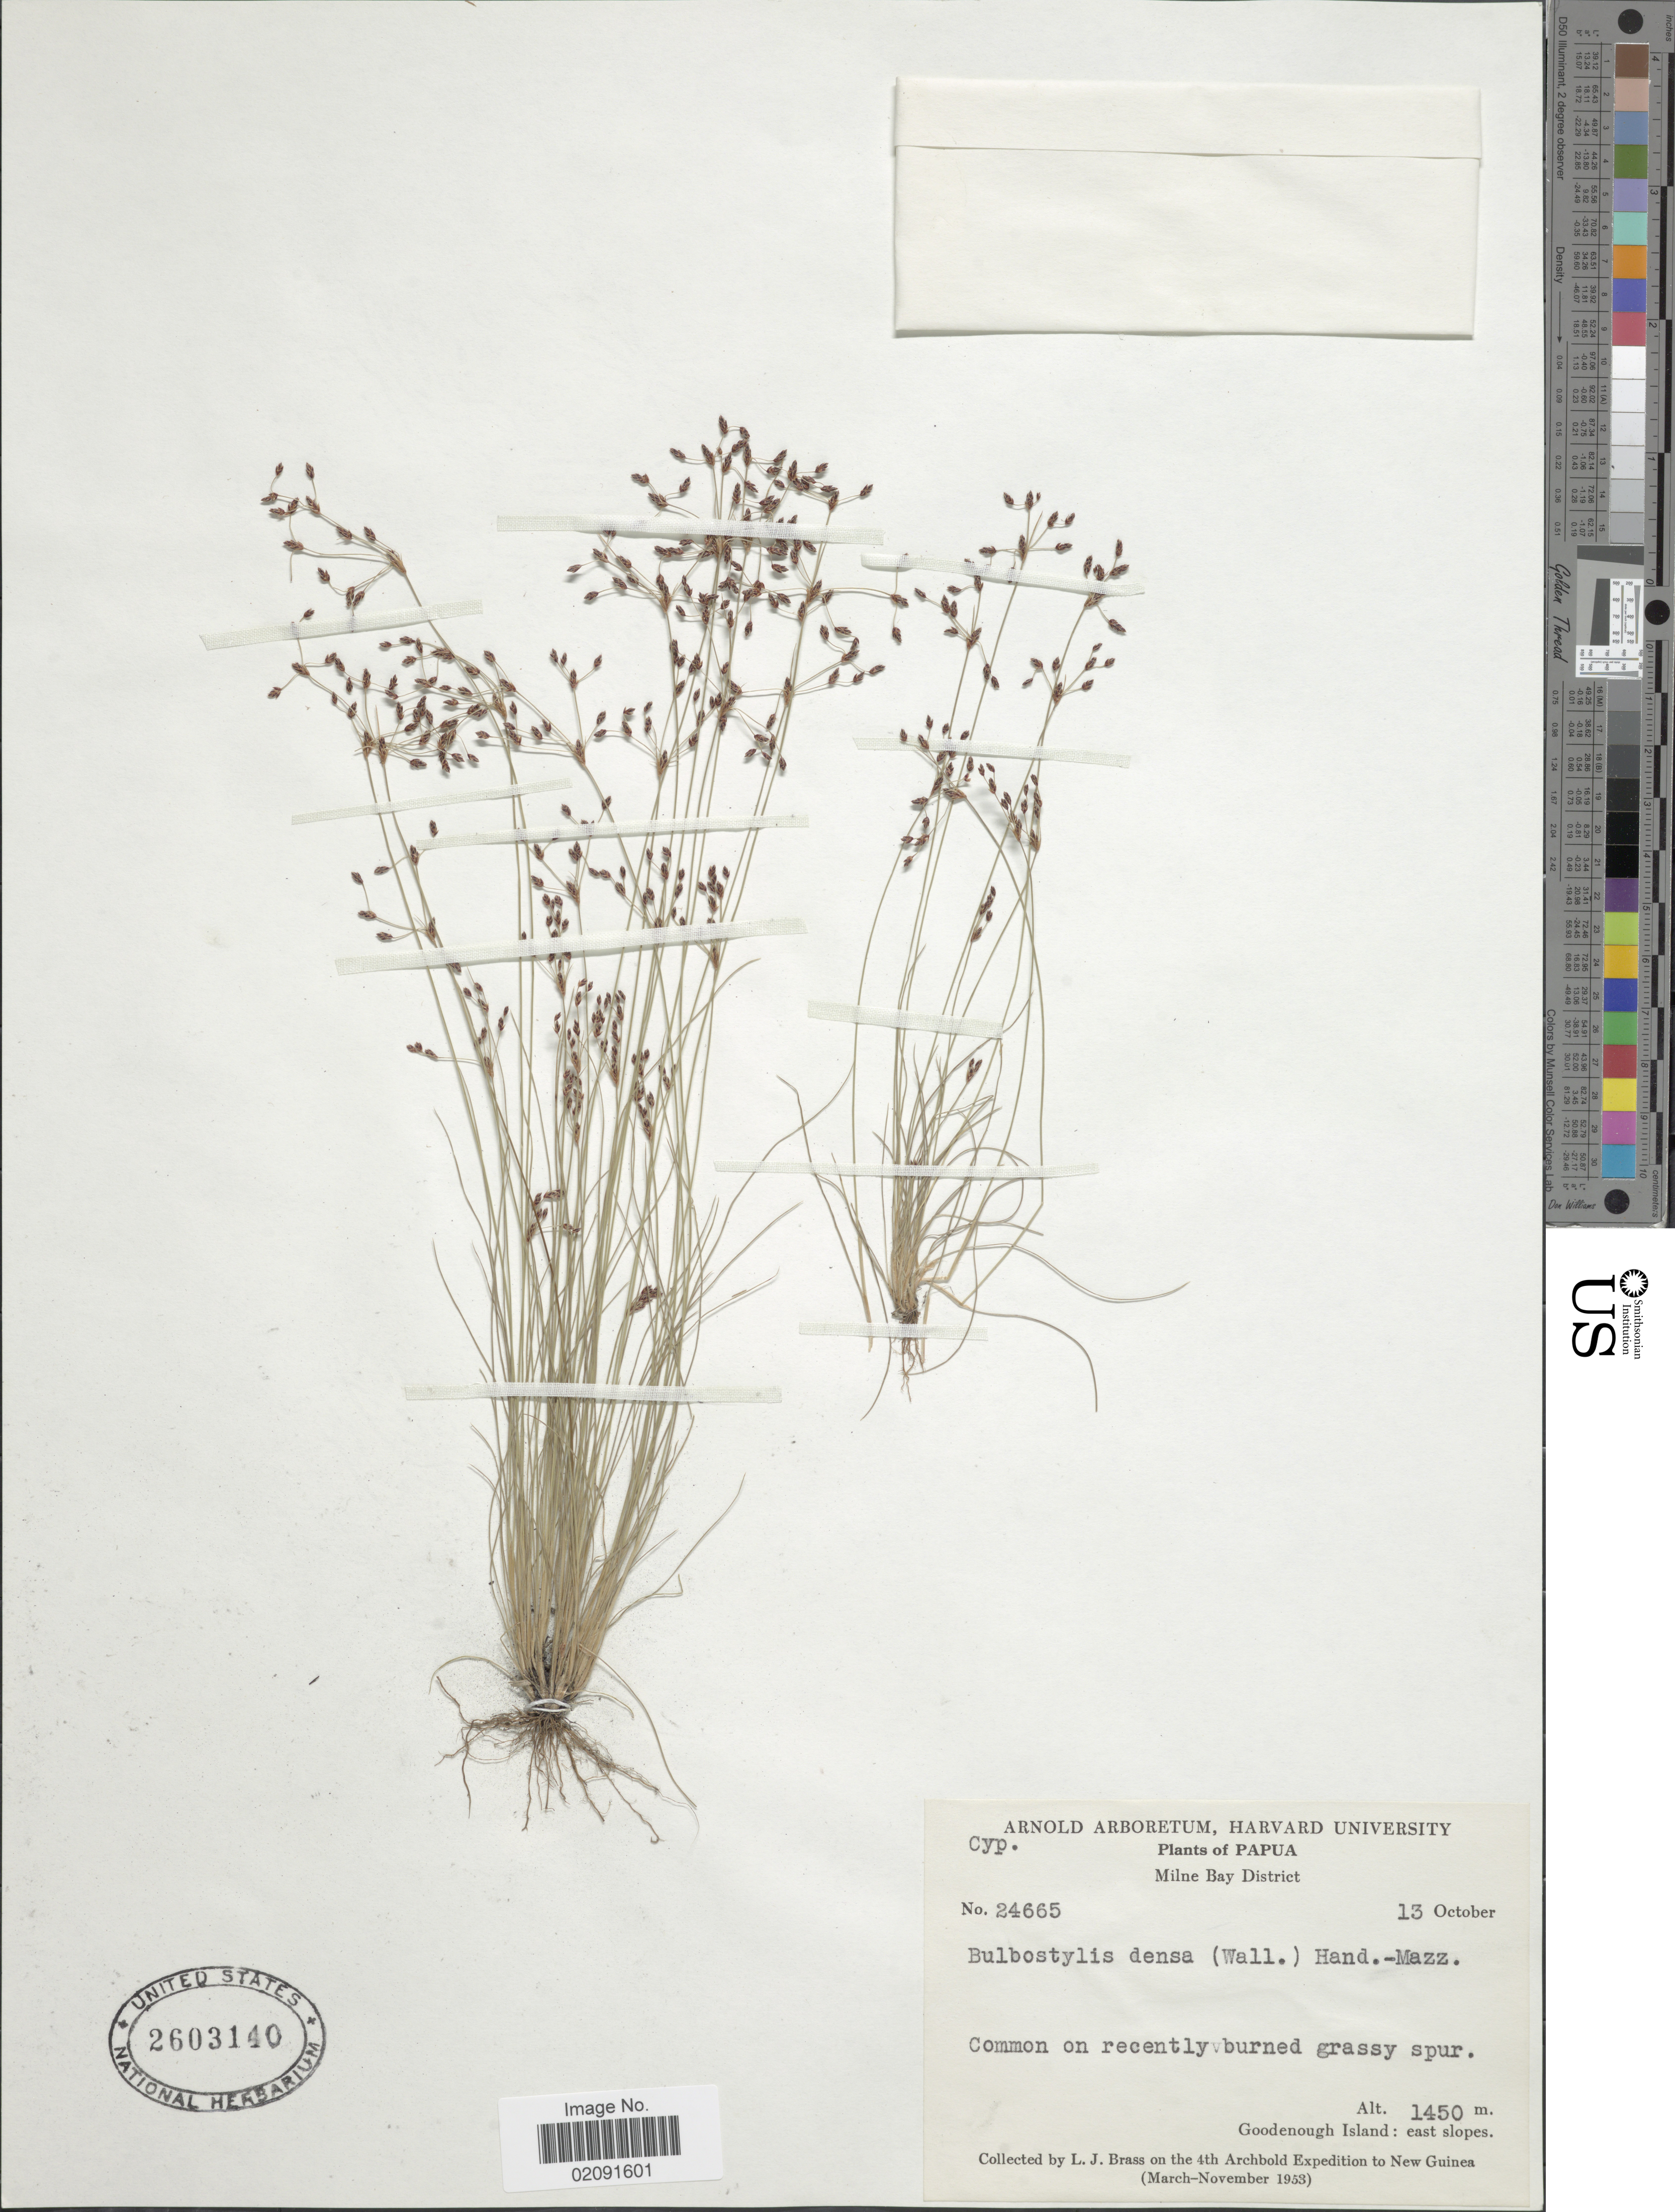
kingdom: Plantae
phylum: Tracheophyta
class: Liliopsida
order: Poales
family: Cyperaceae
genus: Bulbostylis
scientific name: Bulbostylis densa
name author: (Wall.) Hand.-Mazz.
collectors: L. J. Brass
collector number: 24665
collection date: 1953-10-13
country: Papua New Guinea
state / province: Milne Bay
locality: Papua. Goodenough Island: east slopes, New Guinea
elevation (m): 1450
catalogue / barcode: US 2603140